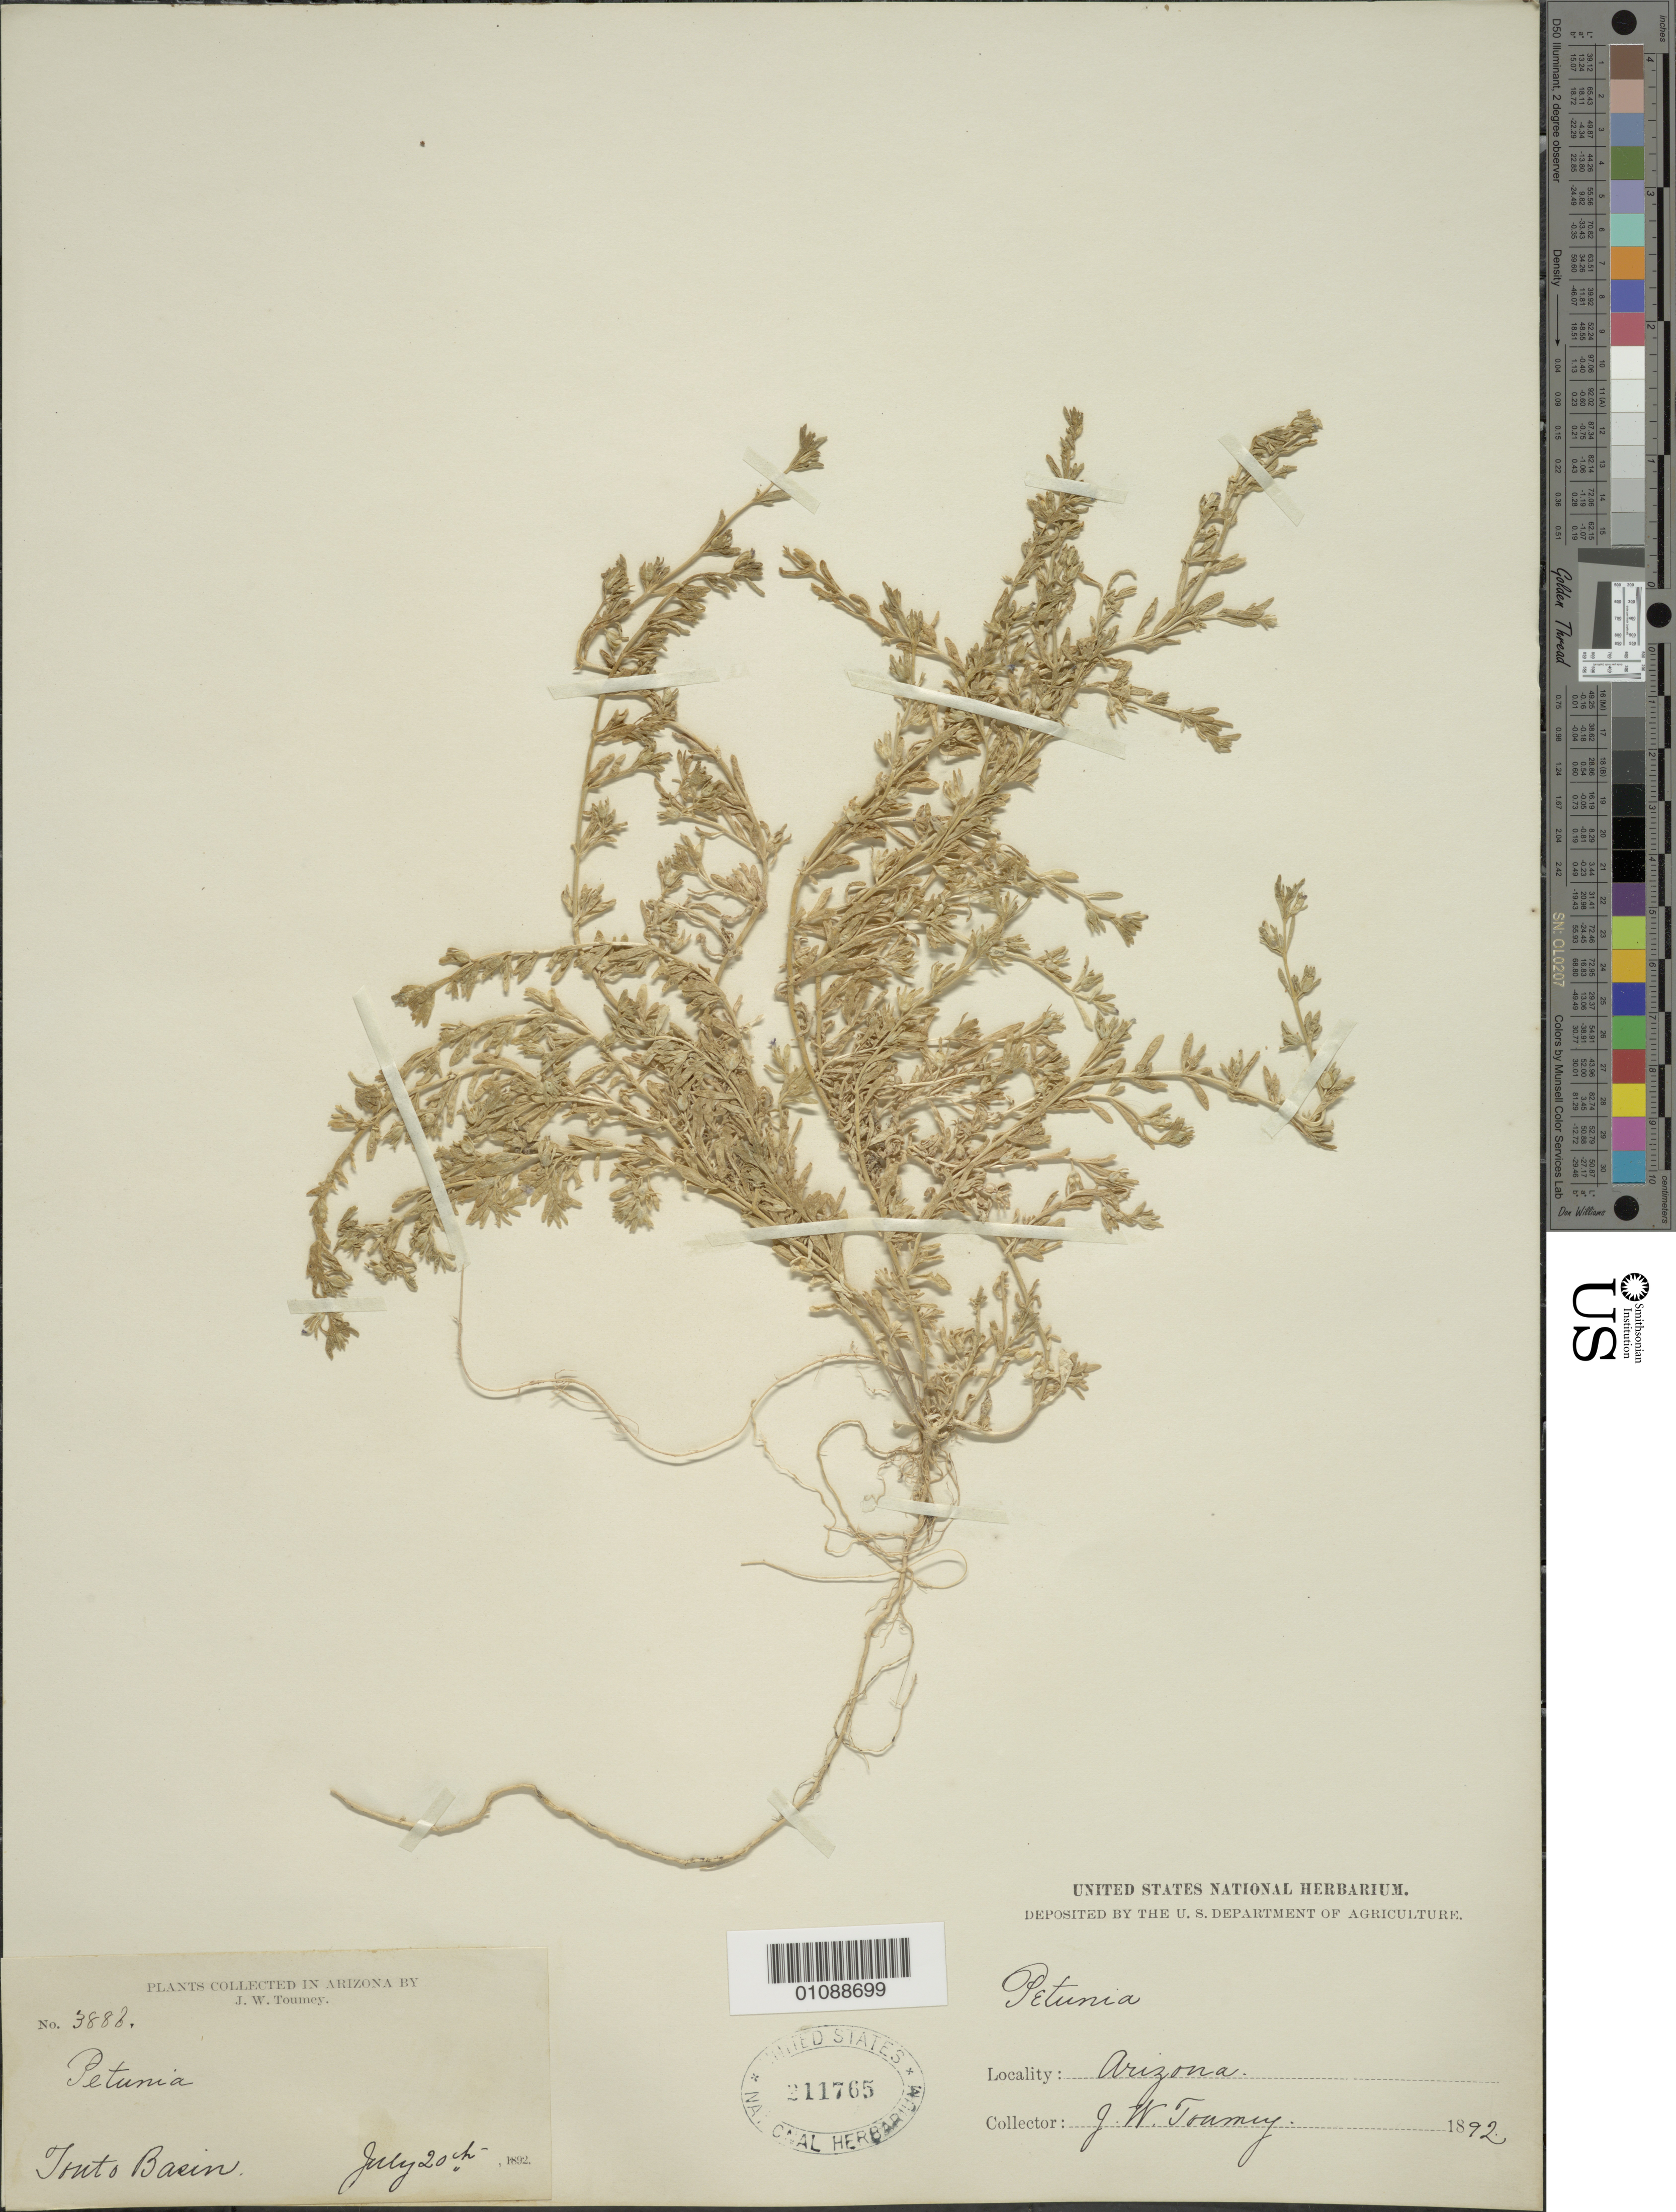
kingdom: Plantae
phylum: Tracheophyta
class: Magnoliopsida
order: Solanales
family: Solanaceae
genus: Petunia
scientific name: Petunia parviflora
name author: Juss.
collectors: J. W. Toumey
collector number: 3886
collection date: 1892-07-20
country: United States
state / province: Arizona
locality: Tonto Basin.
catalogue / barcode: US 211765